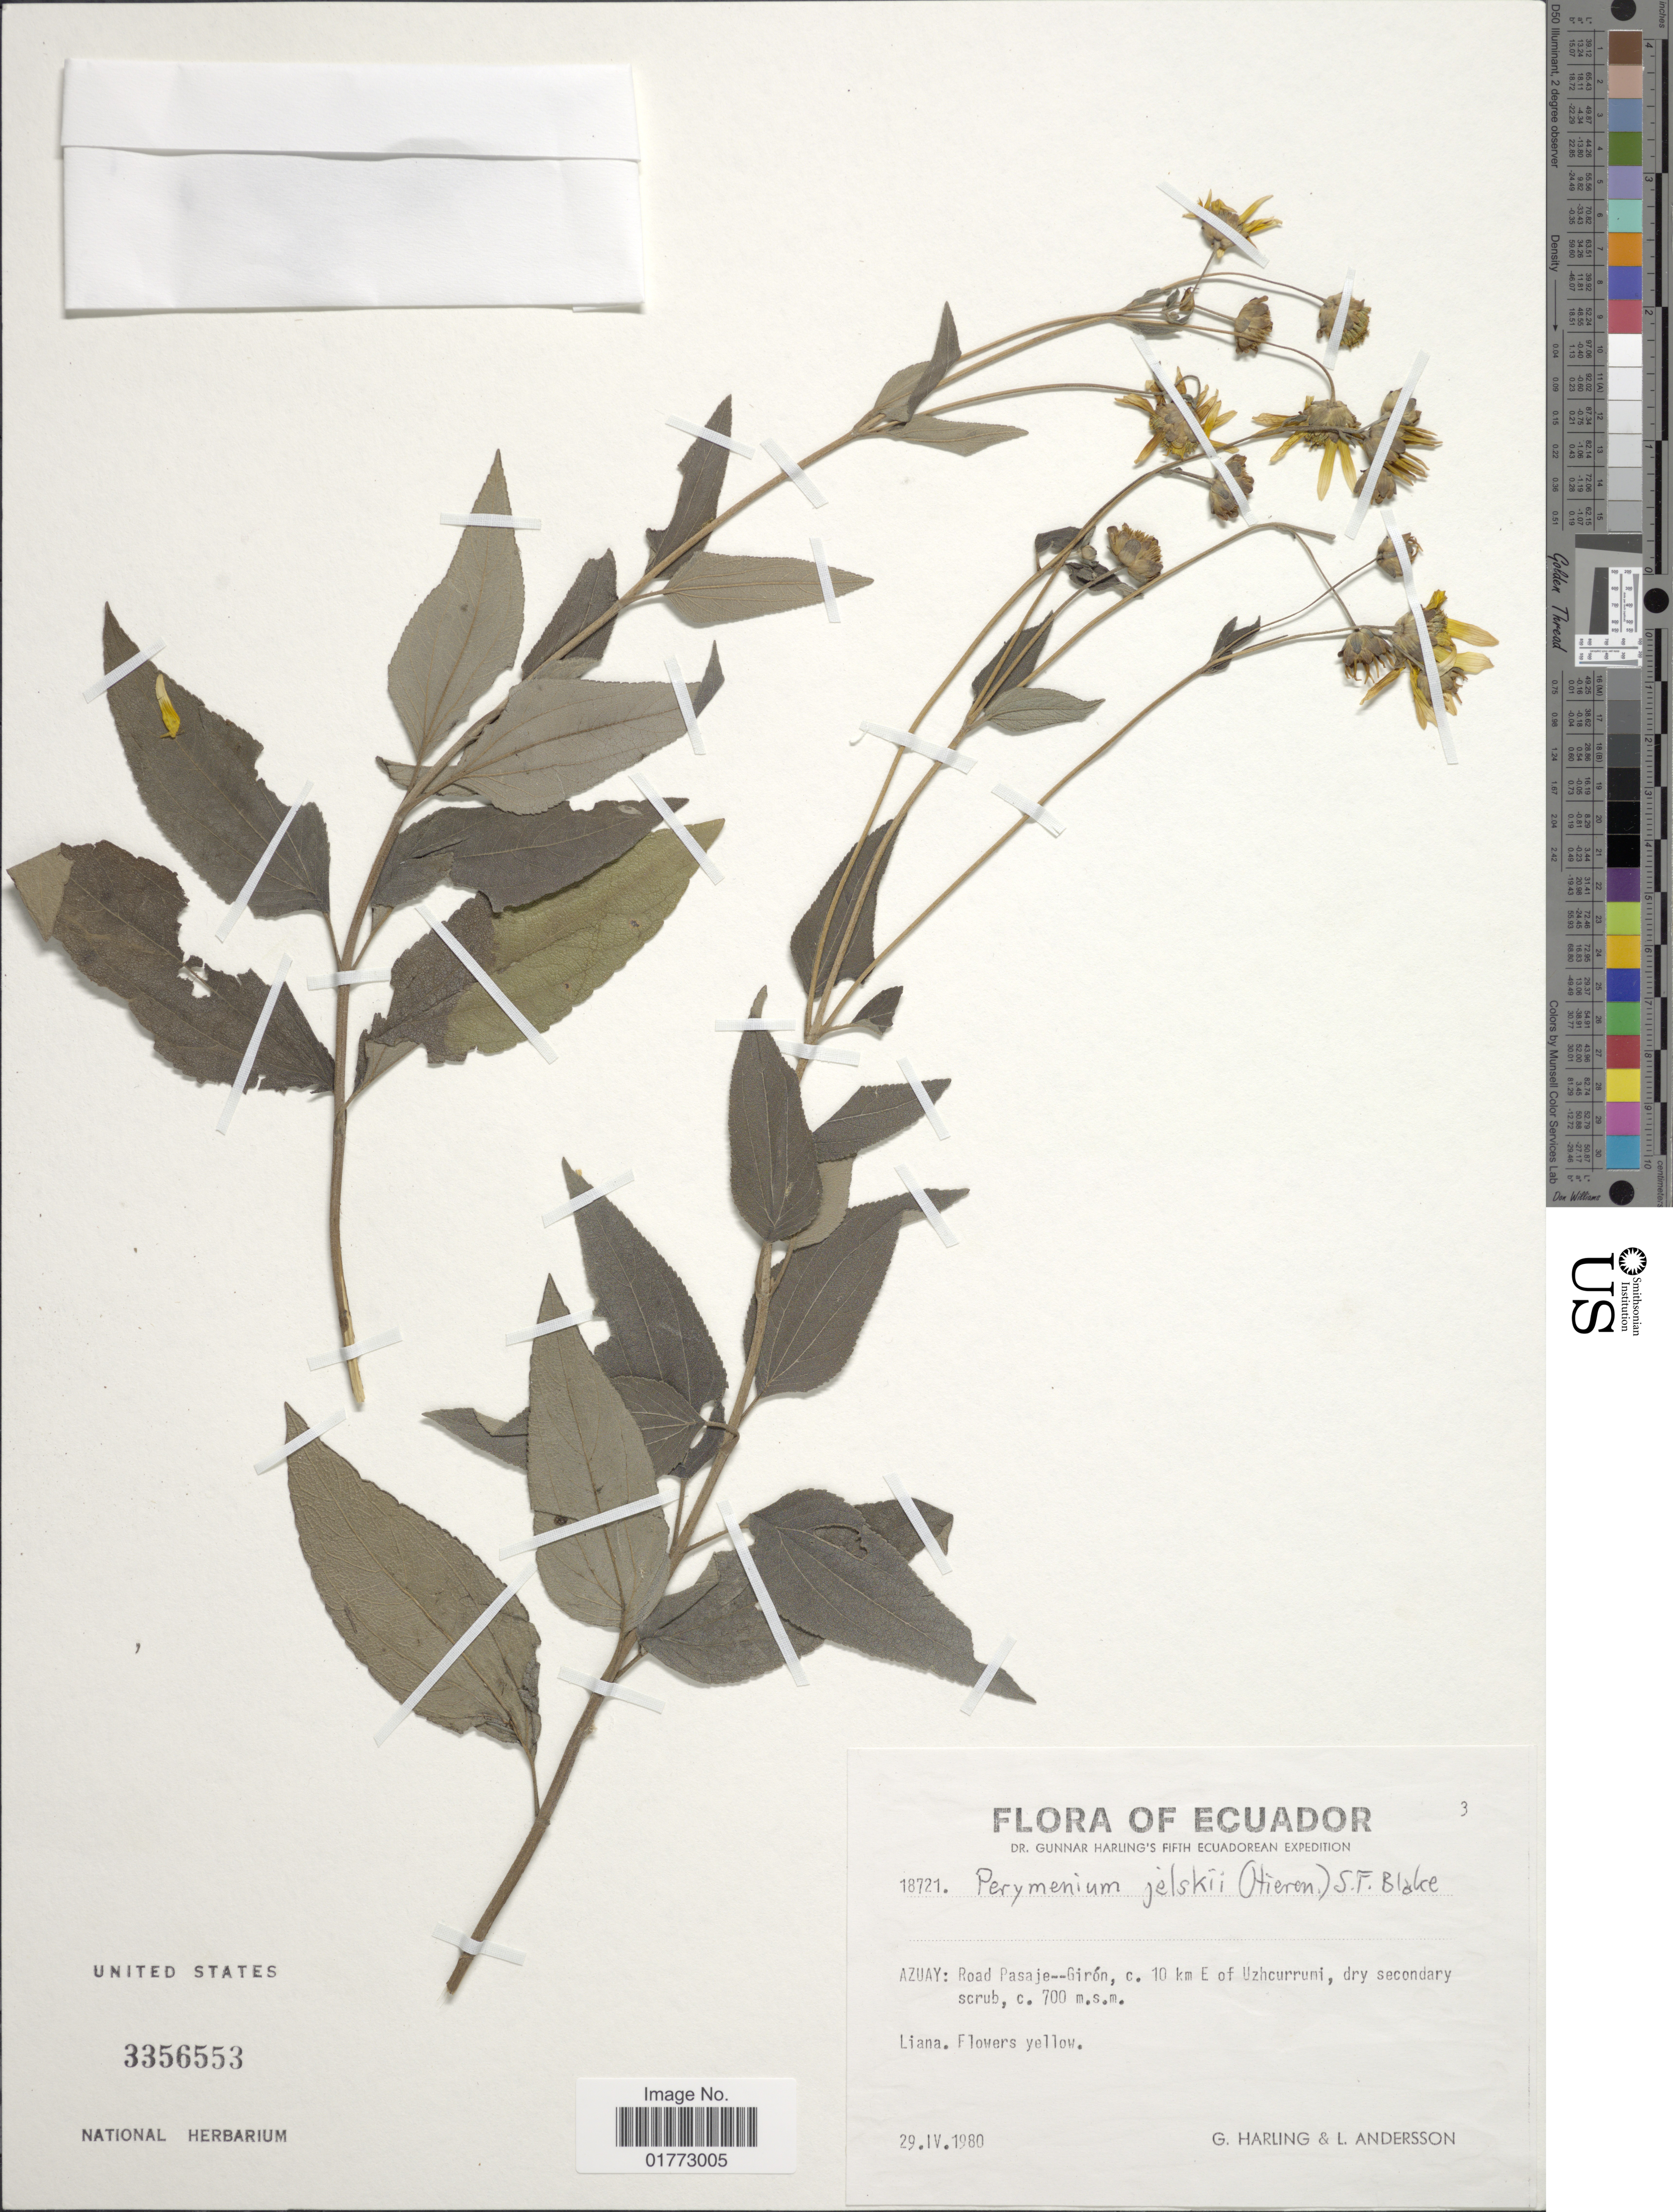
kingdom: Plantae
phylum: Tracheophyta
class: Magnoliopsida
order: Asterales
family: Asteraceae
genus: Steiractinia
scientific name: Steiractinia jelskii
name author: (Hieron.) S.F. Blake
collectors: G. Harling & L. Andersson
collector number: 18721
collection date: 1980-04-29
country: Ecuador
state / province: Azuay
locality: Road Pasaje--Giron, c. 10 km E of Uzhcurruni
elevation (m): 700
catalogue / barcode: US 3356553